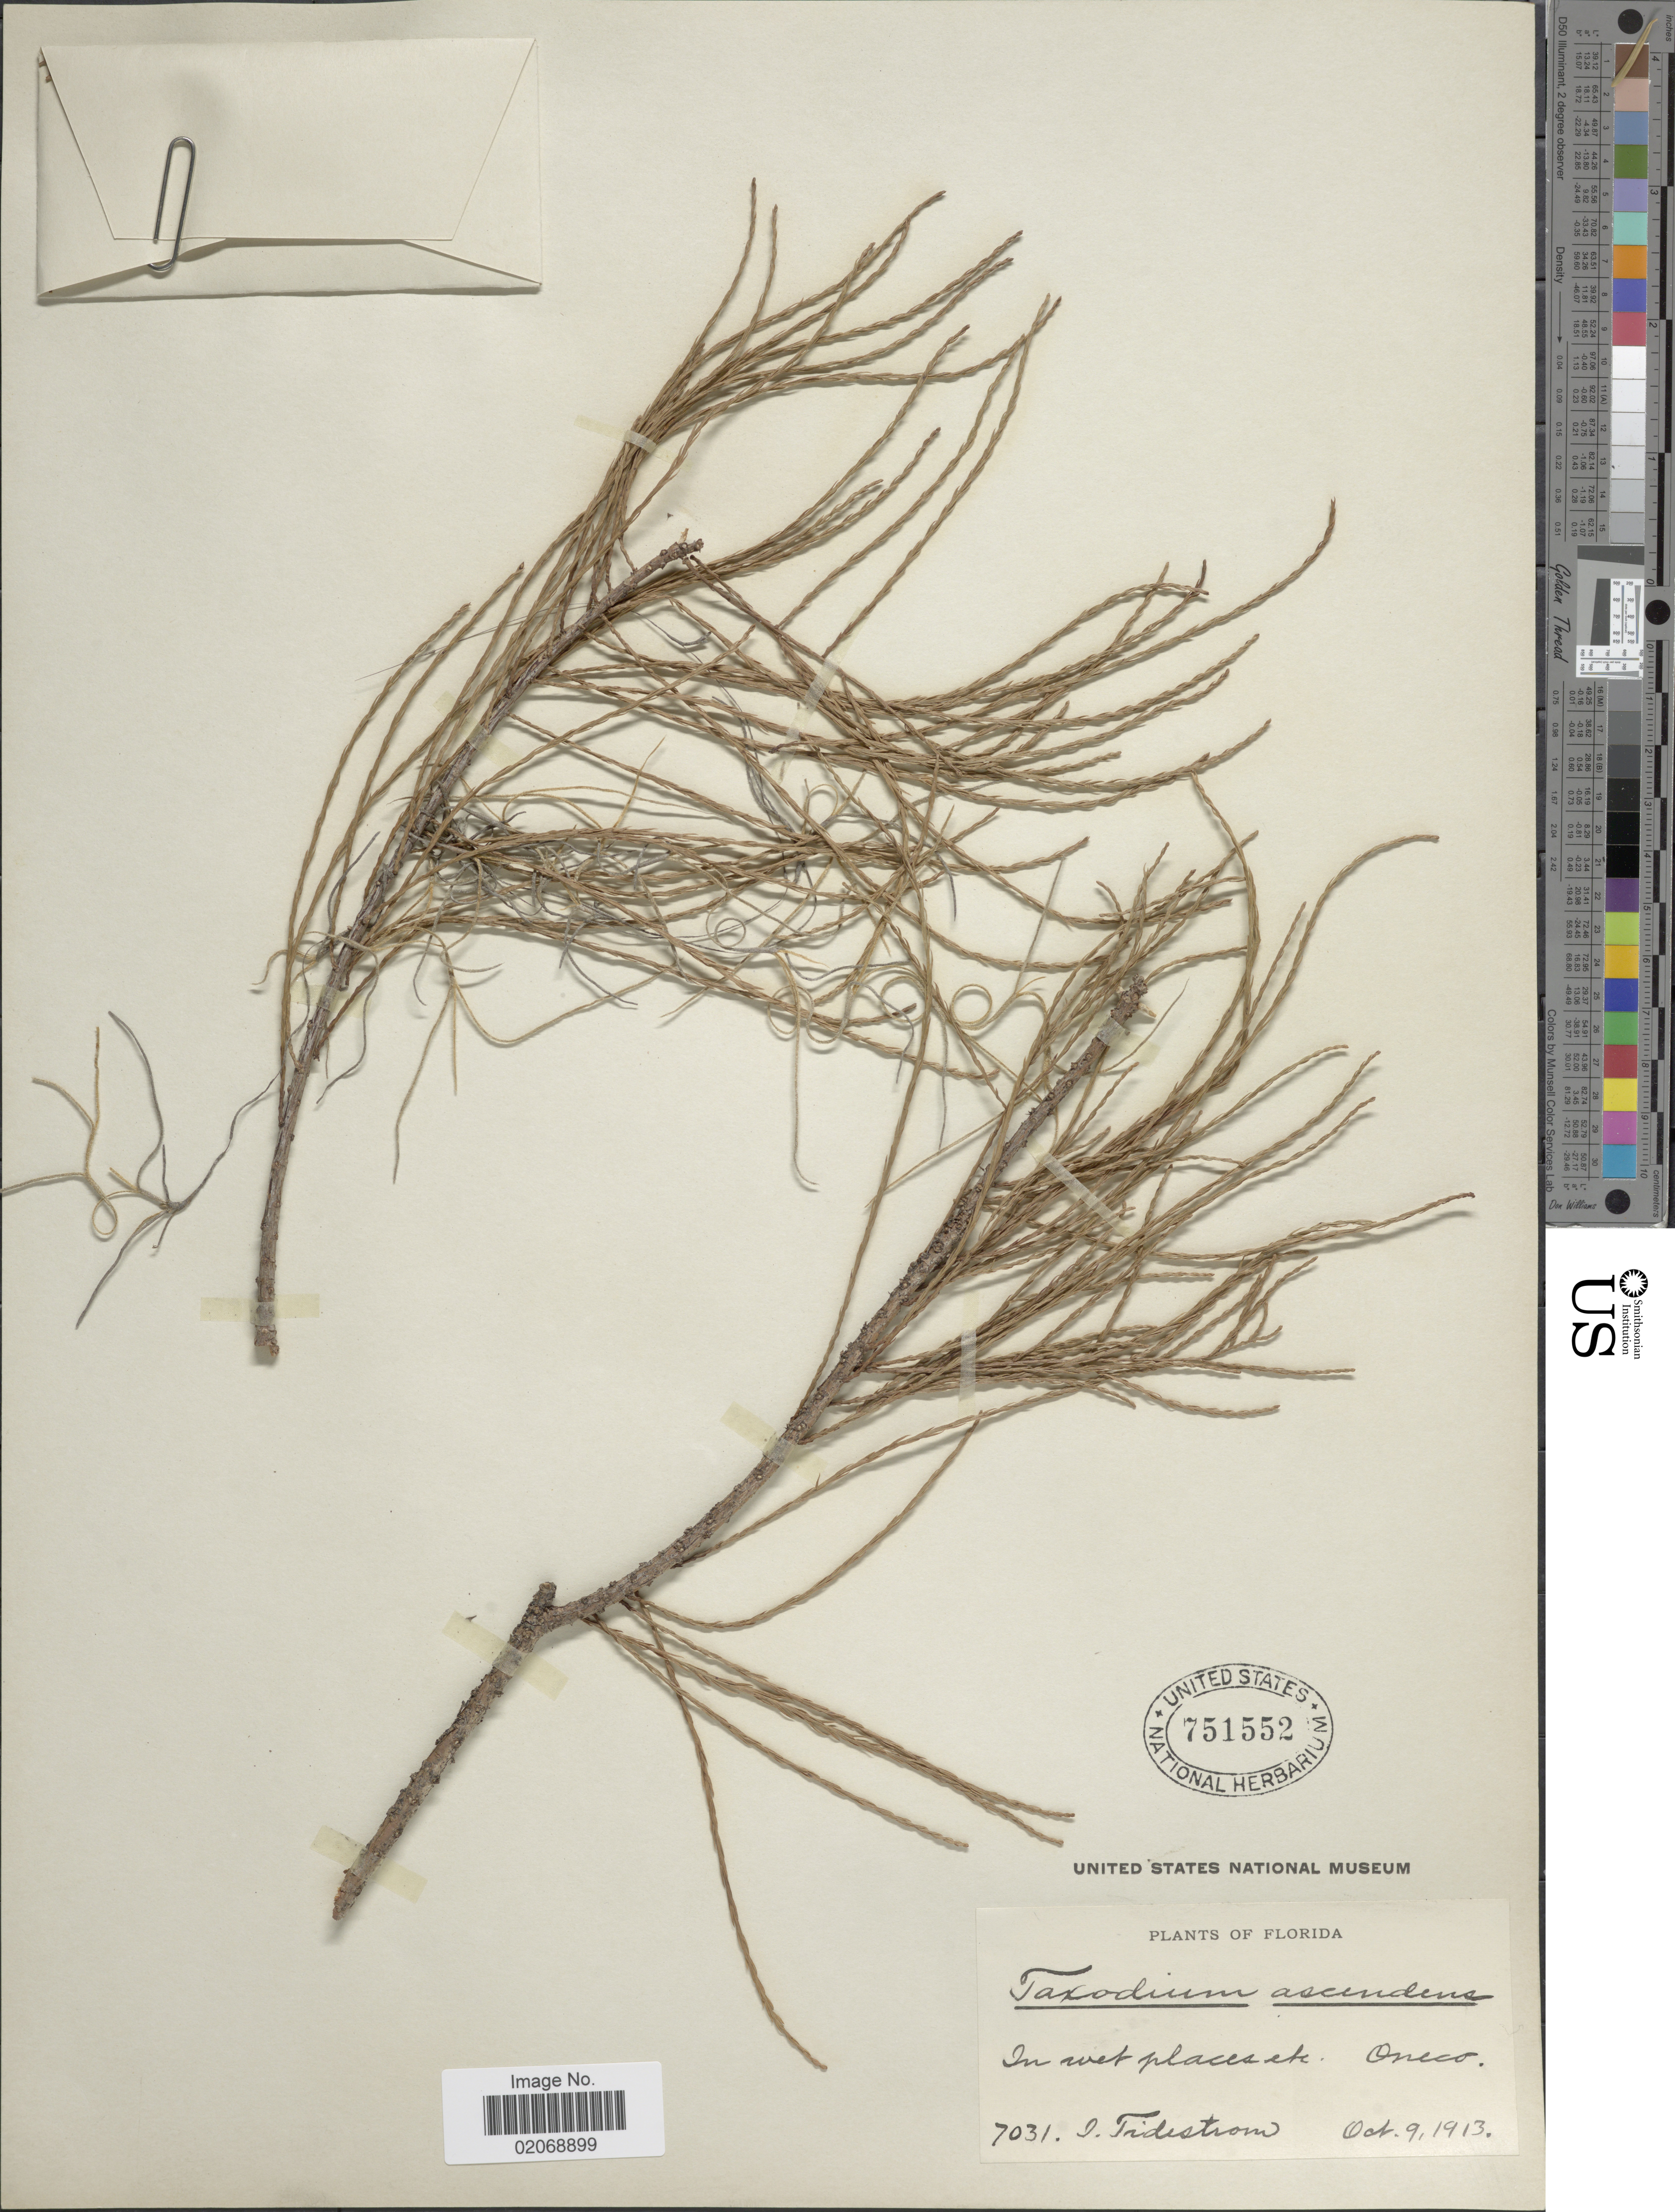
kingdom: Plantae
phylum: Tracheophyta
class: Pinopsida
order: Pinales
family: Cupressaceae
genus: Taxodium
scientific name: Taxodium ascendens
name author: Brongn.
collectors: I. F. Tidestrom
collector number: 7031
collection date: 1913-10-09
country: United States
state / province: Florida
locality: In wet places etc. Oneco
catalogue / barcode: US 751552